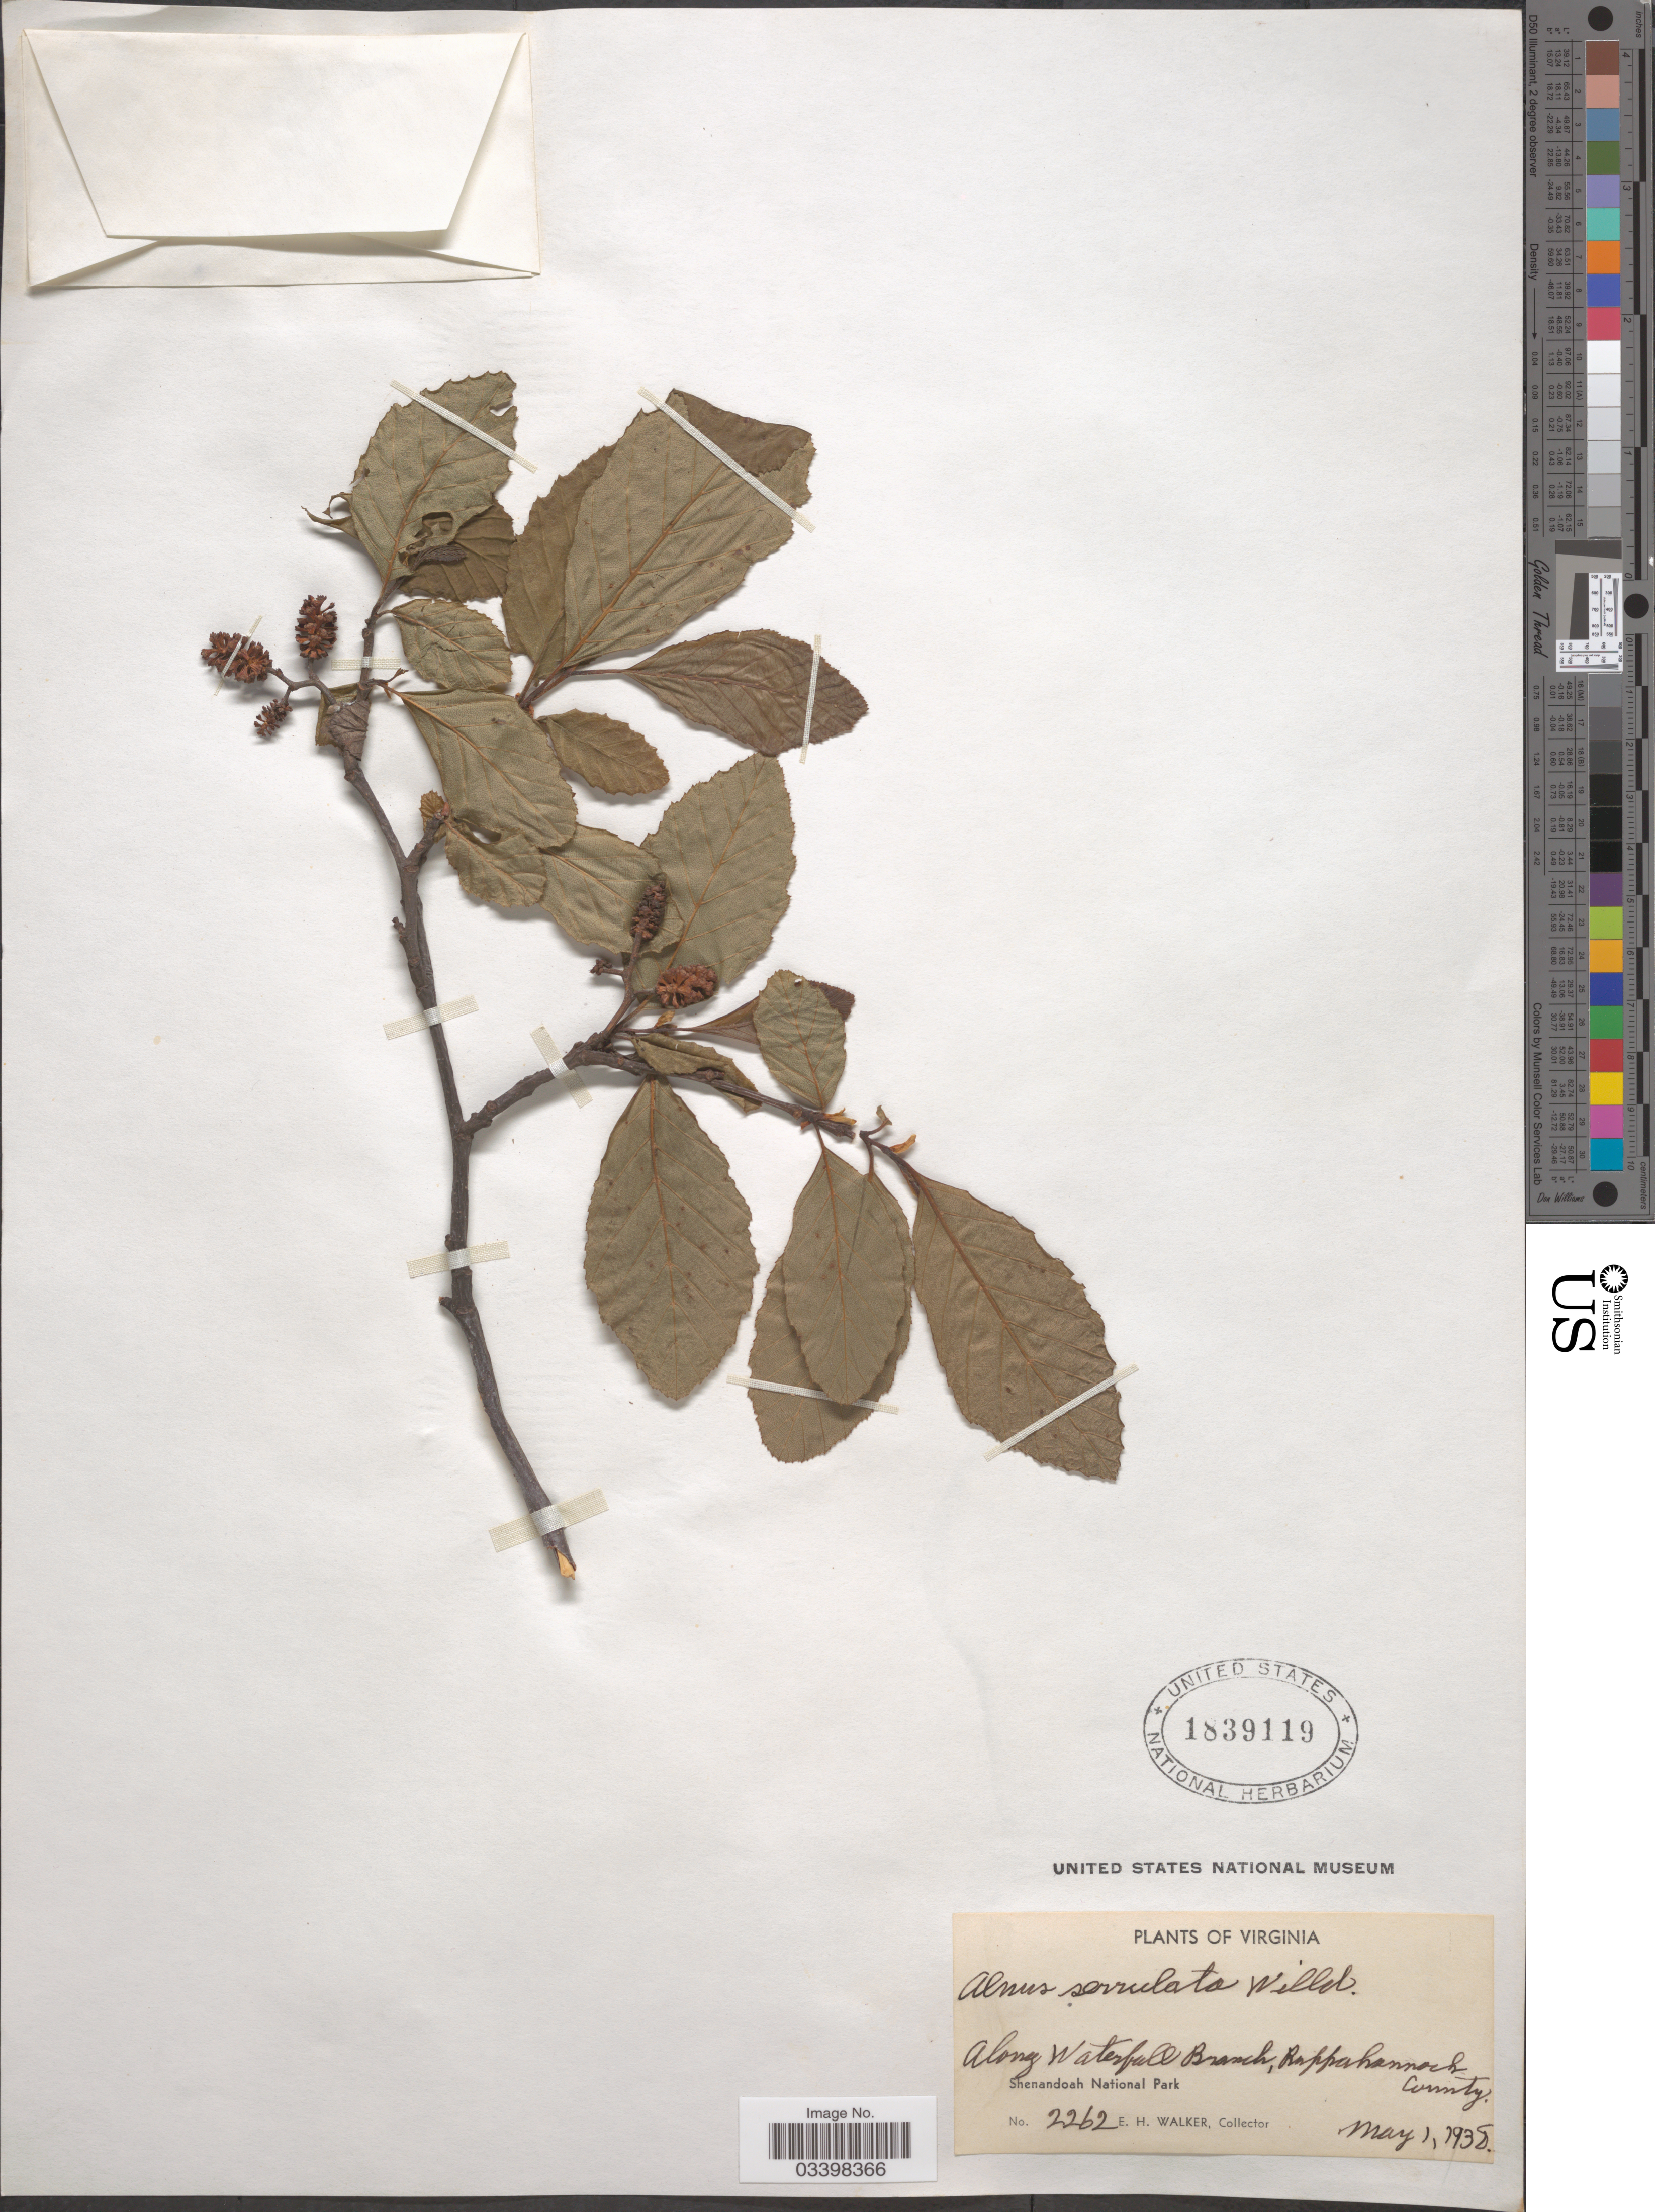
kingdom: Plantae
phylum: Tracheophyta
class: Magnoliopsida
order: Fagales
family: Betulaceae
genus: Alnus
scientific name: Alnus serrulata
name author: (Aiton) Willd.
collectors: E. H. Walker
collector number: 2262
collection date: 1938-05-01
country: United States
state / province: Virginia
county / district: Rappahannock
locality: Along Waterfall Branch, Shenandoah National Park.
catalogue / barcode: US 1839119